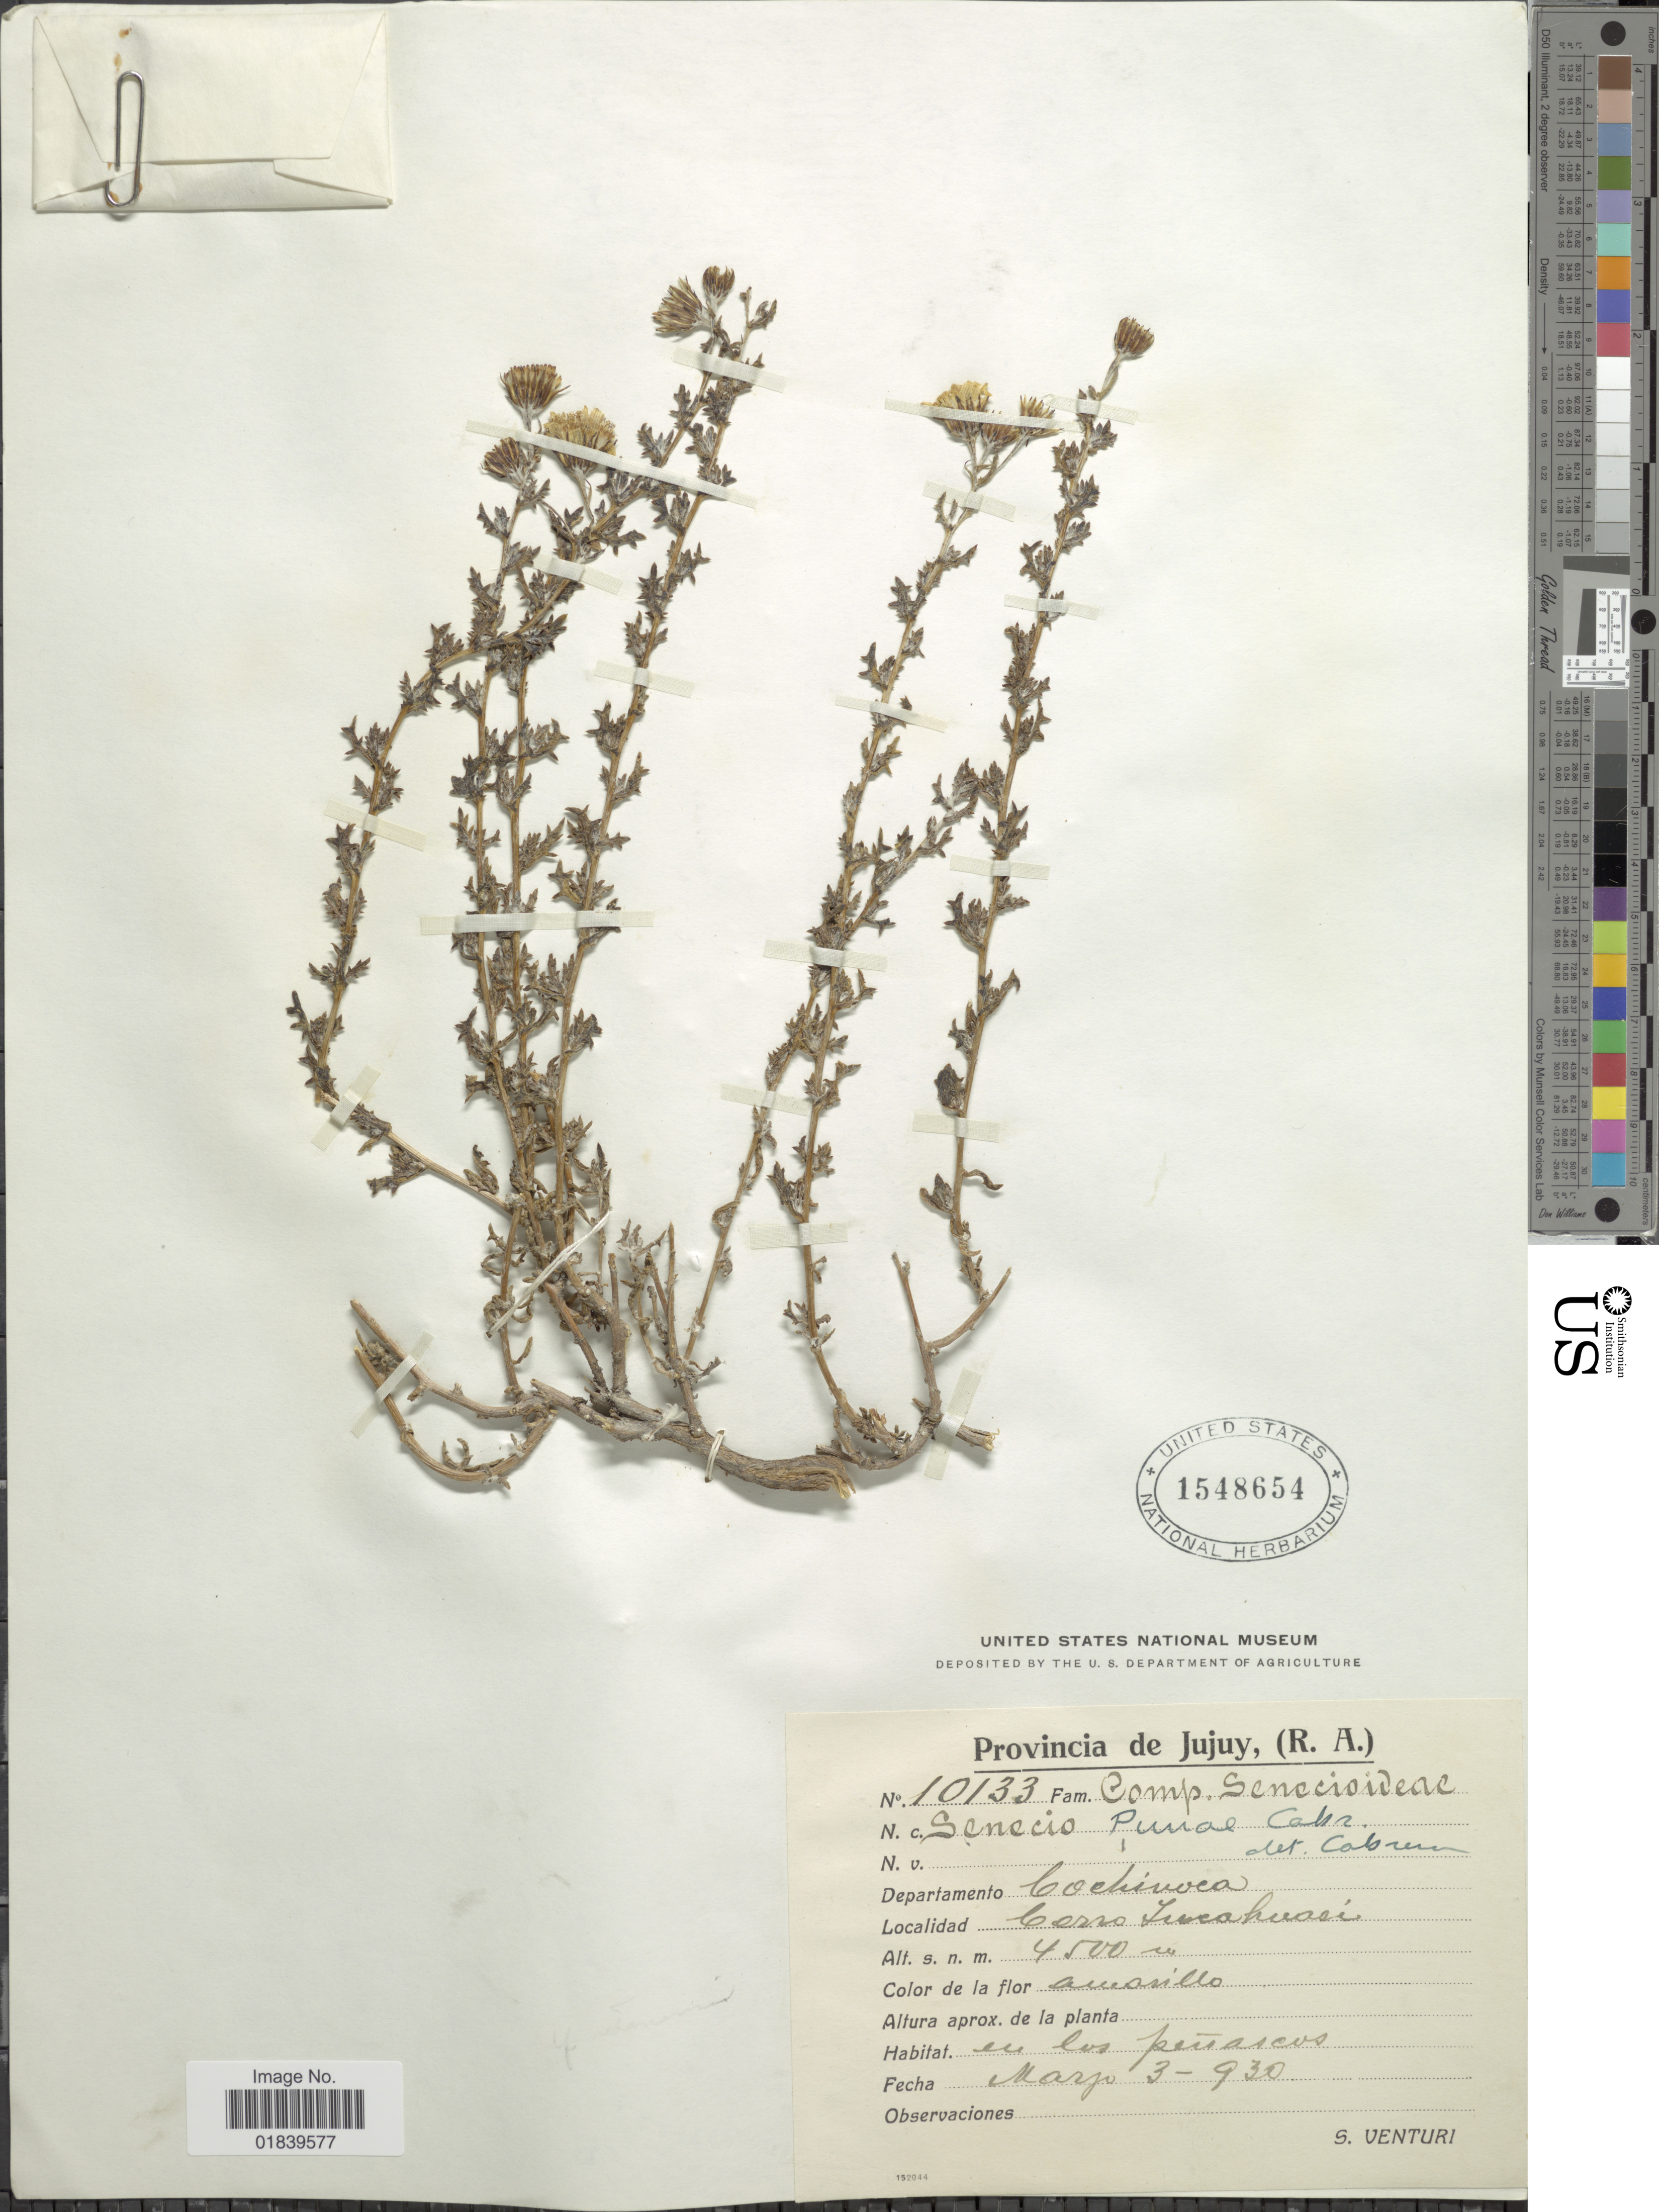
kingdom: Plantae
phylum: Tracheophyta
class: Magnoliopsida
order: Asterales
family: Asteraceae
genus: Senecio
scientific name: Senecio punae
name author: Cabrera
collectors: S. Venturi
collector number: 10133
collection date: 1930-03-03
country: Argentina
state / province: Jujuy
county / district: Cochinoca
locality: Cerro Incahuasi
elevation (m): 4500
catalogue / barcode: US 1548654